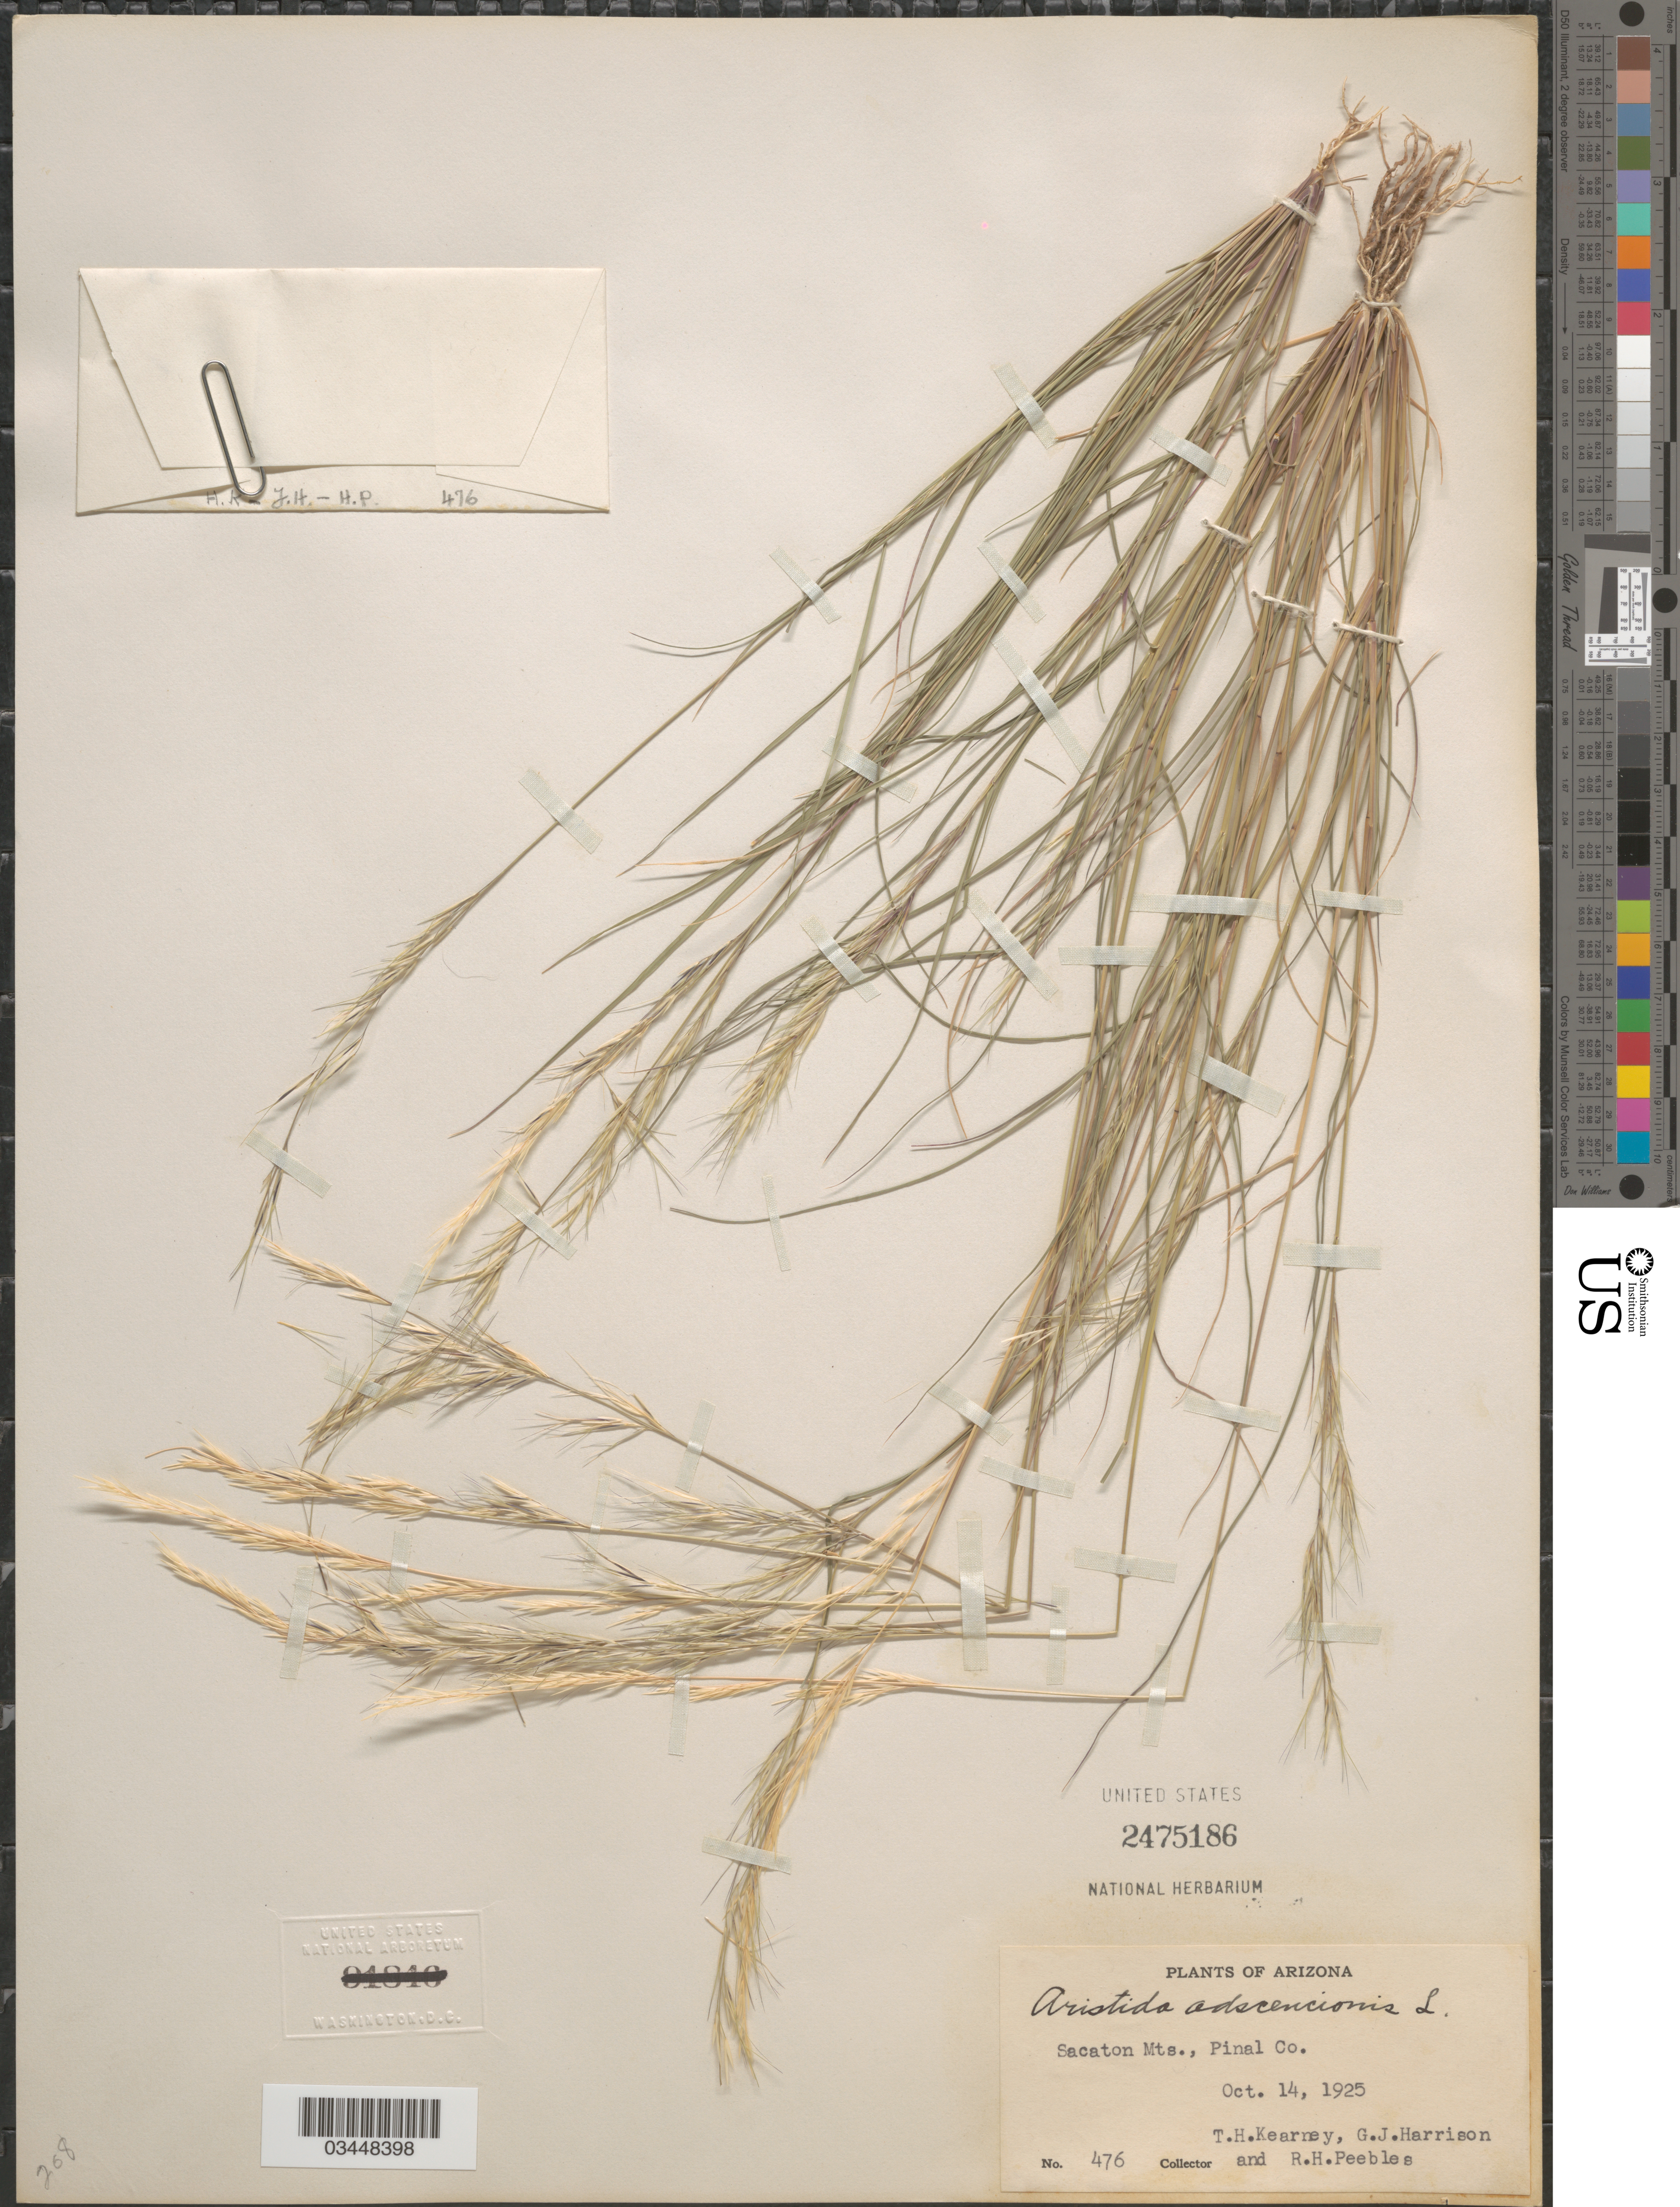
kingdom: Plantae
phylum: Tracheophyta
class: Liliopsida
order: Poales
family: Poaceae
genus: Aristida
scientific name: Aristida adscensionis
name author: L.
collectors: T. H. Kearney, G. J. Harrison & R. H. Peebles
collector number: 476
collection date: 1925-10-14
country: United States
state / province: Arizona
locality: Sacaton Mts., Pinal Co.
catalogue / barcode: US 2475186